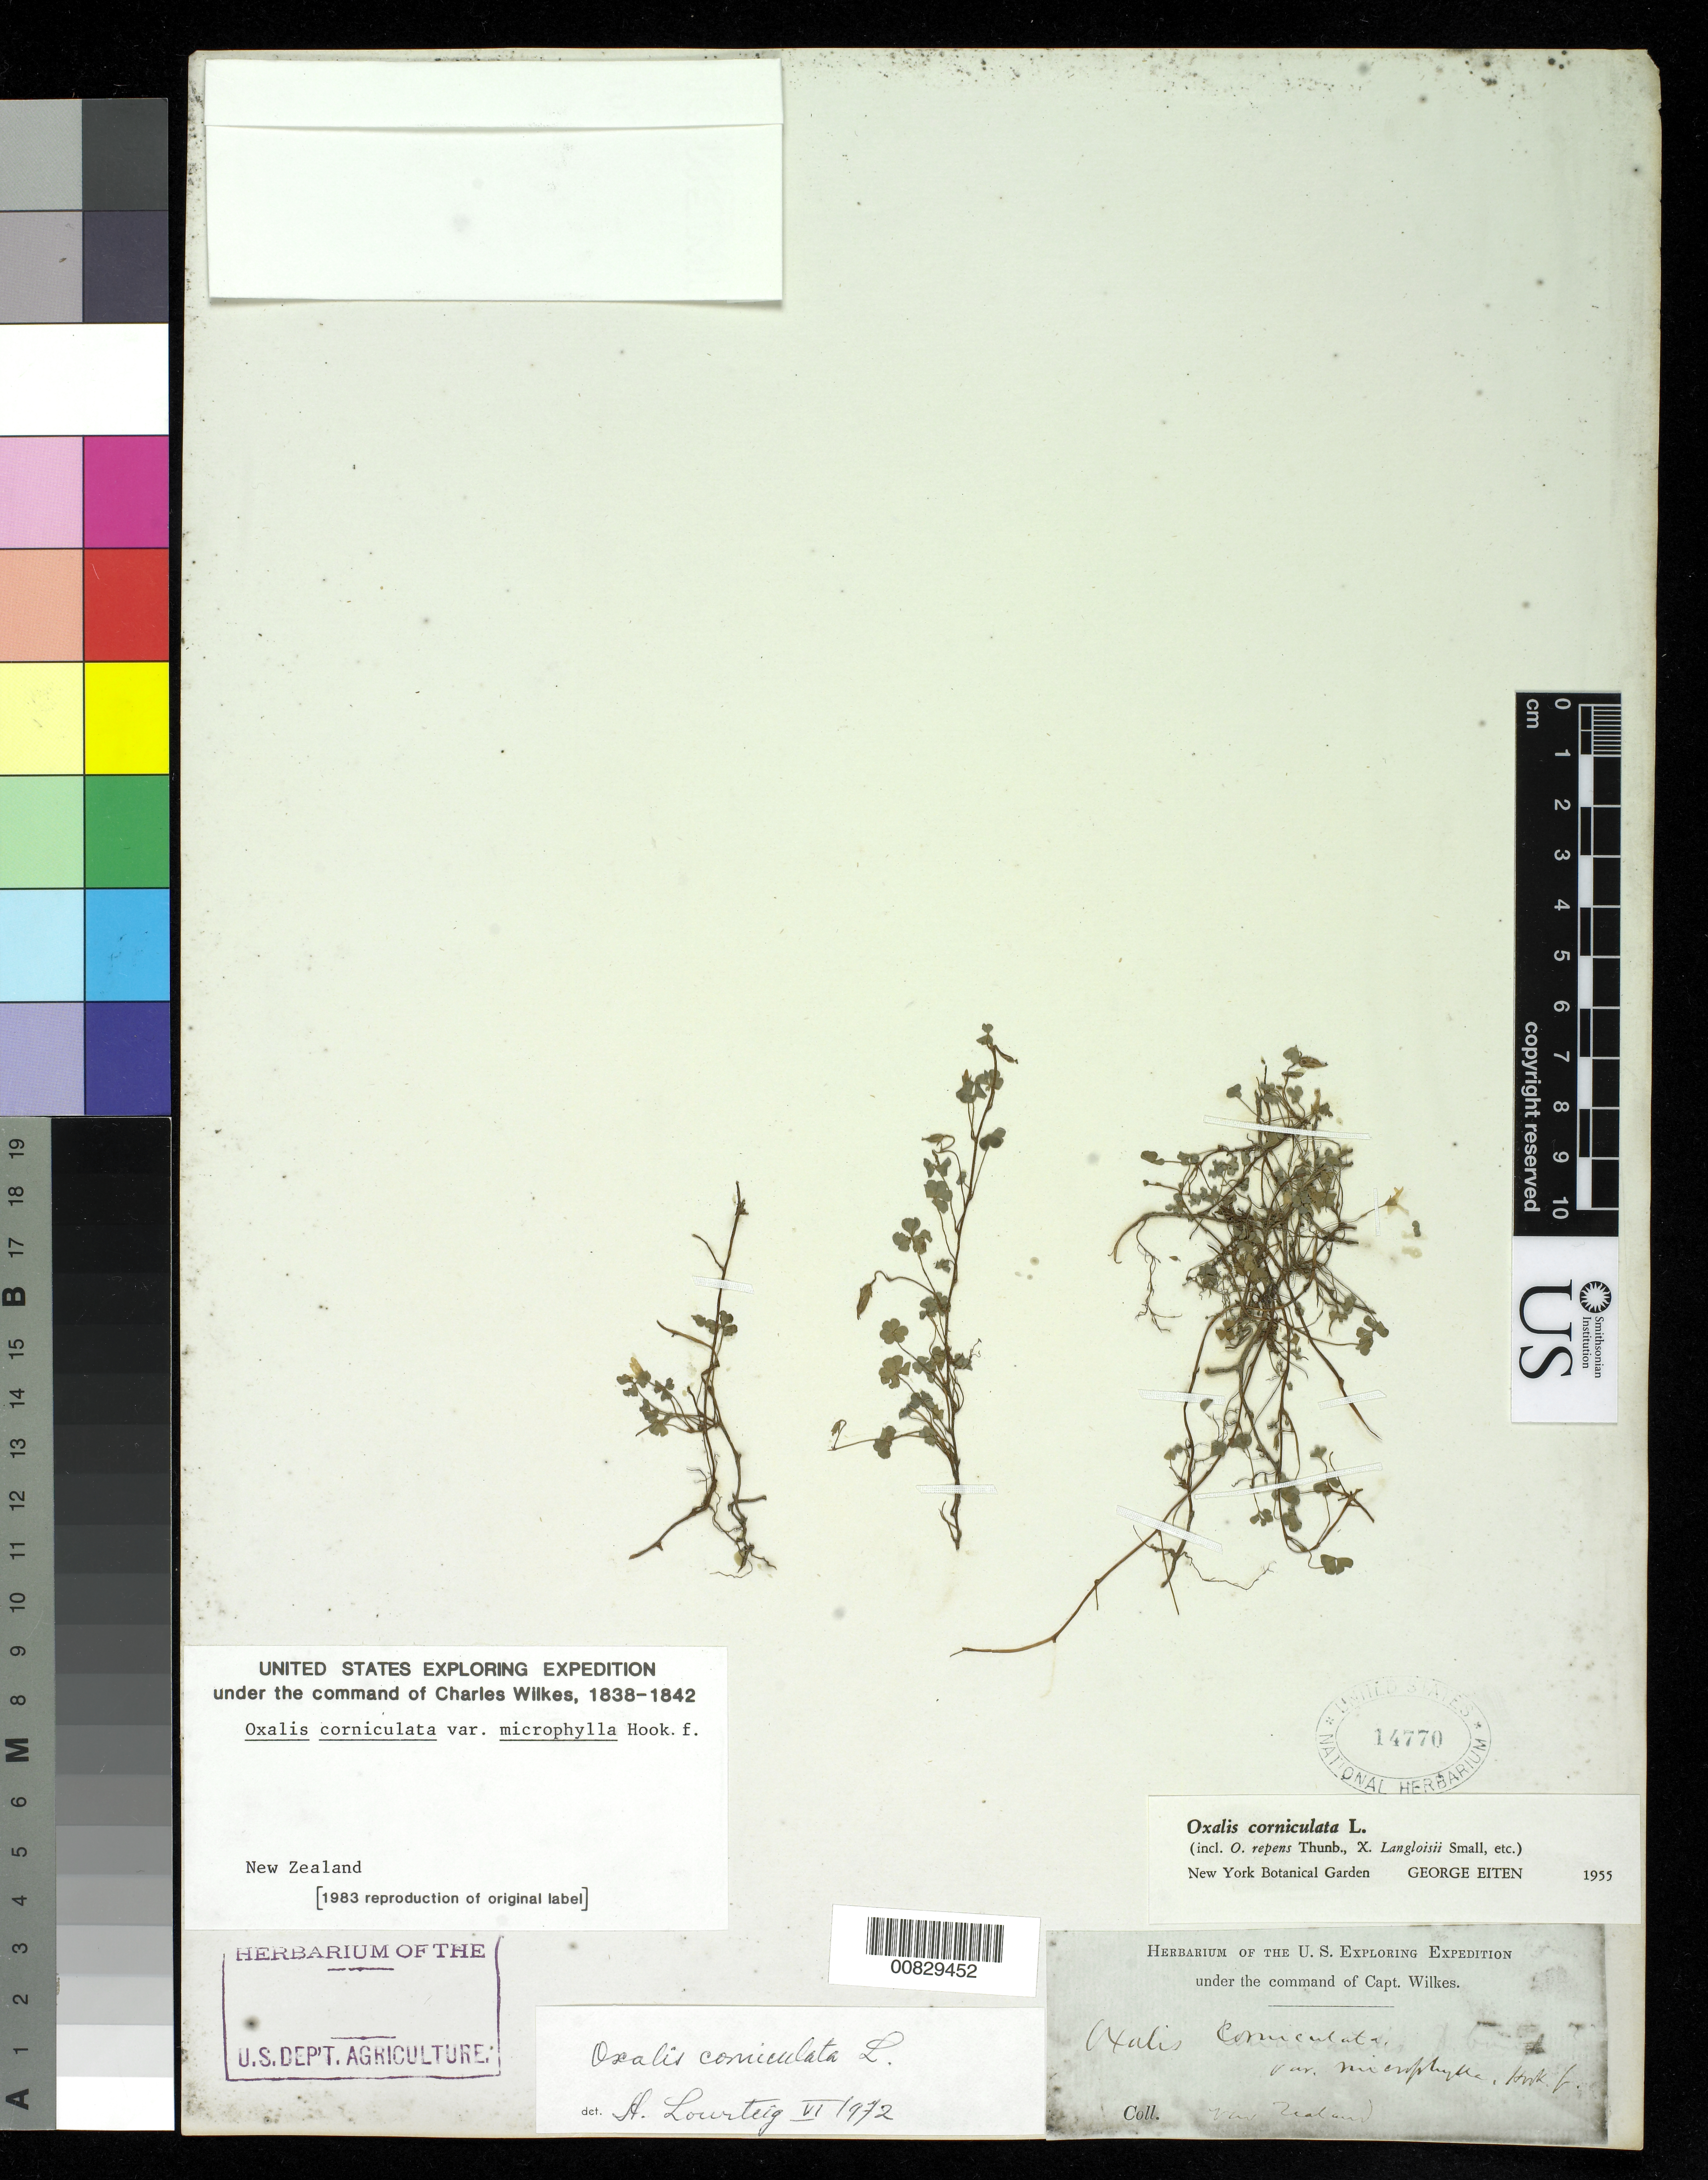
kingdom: Plantae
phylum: Tracheophyta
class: Magnoliopsida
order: Oxalidales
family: Oxalidaceae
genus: Oxalis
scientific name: Oxalis corniculata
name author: L.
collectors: Wilkes Explor. Exped.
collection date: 1838/1842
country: New Zealand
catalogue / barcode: US 14770